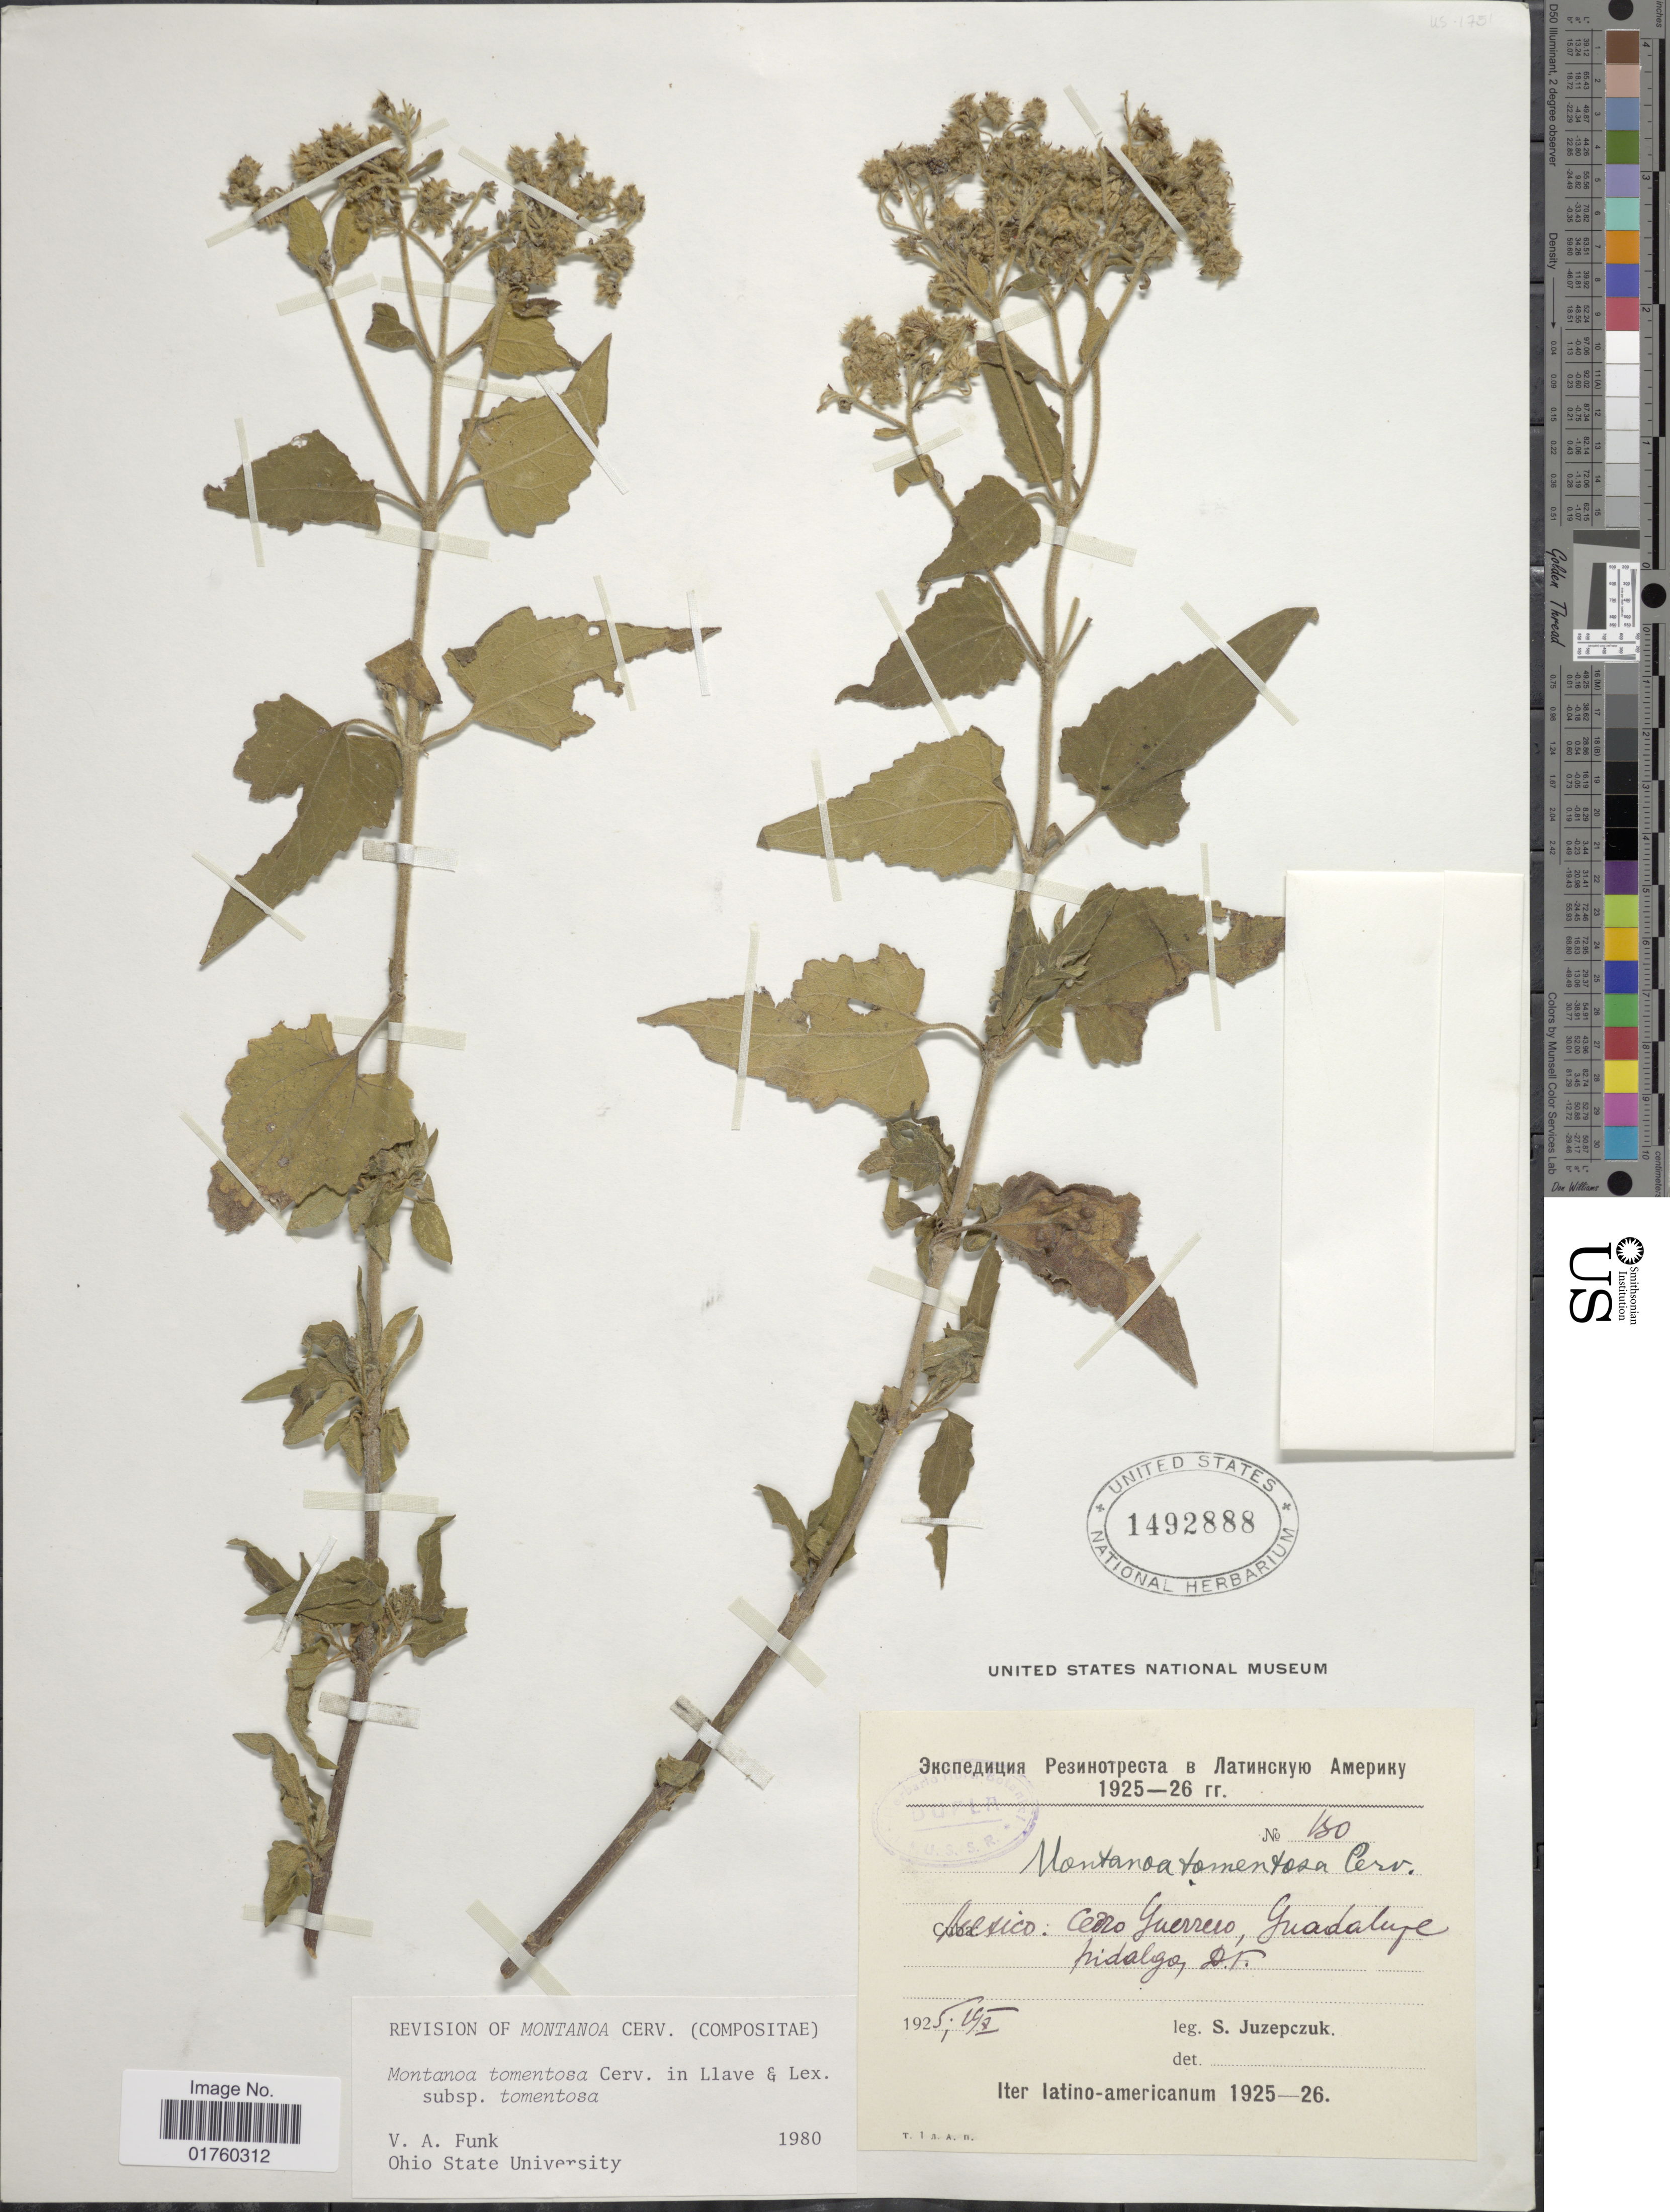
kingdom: Plantae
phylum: Tracheophyta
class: Magnoliopsida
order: Asterales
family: Asteraceae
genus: Montanoa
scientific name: Montanoa tomentosa subsp. tomentosa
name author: Cerv.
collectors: S. V. Juzepczuk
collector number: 180*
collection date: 1925-10-19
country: Mexico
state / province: Distrito Federal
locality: Cerro Guerrero, Guadalupe, Hidalgo.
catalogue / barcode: US 1492888